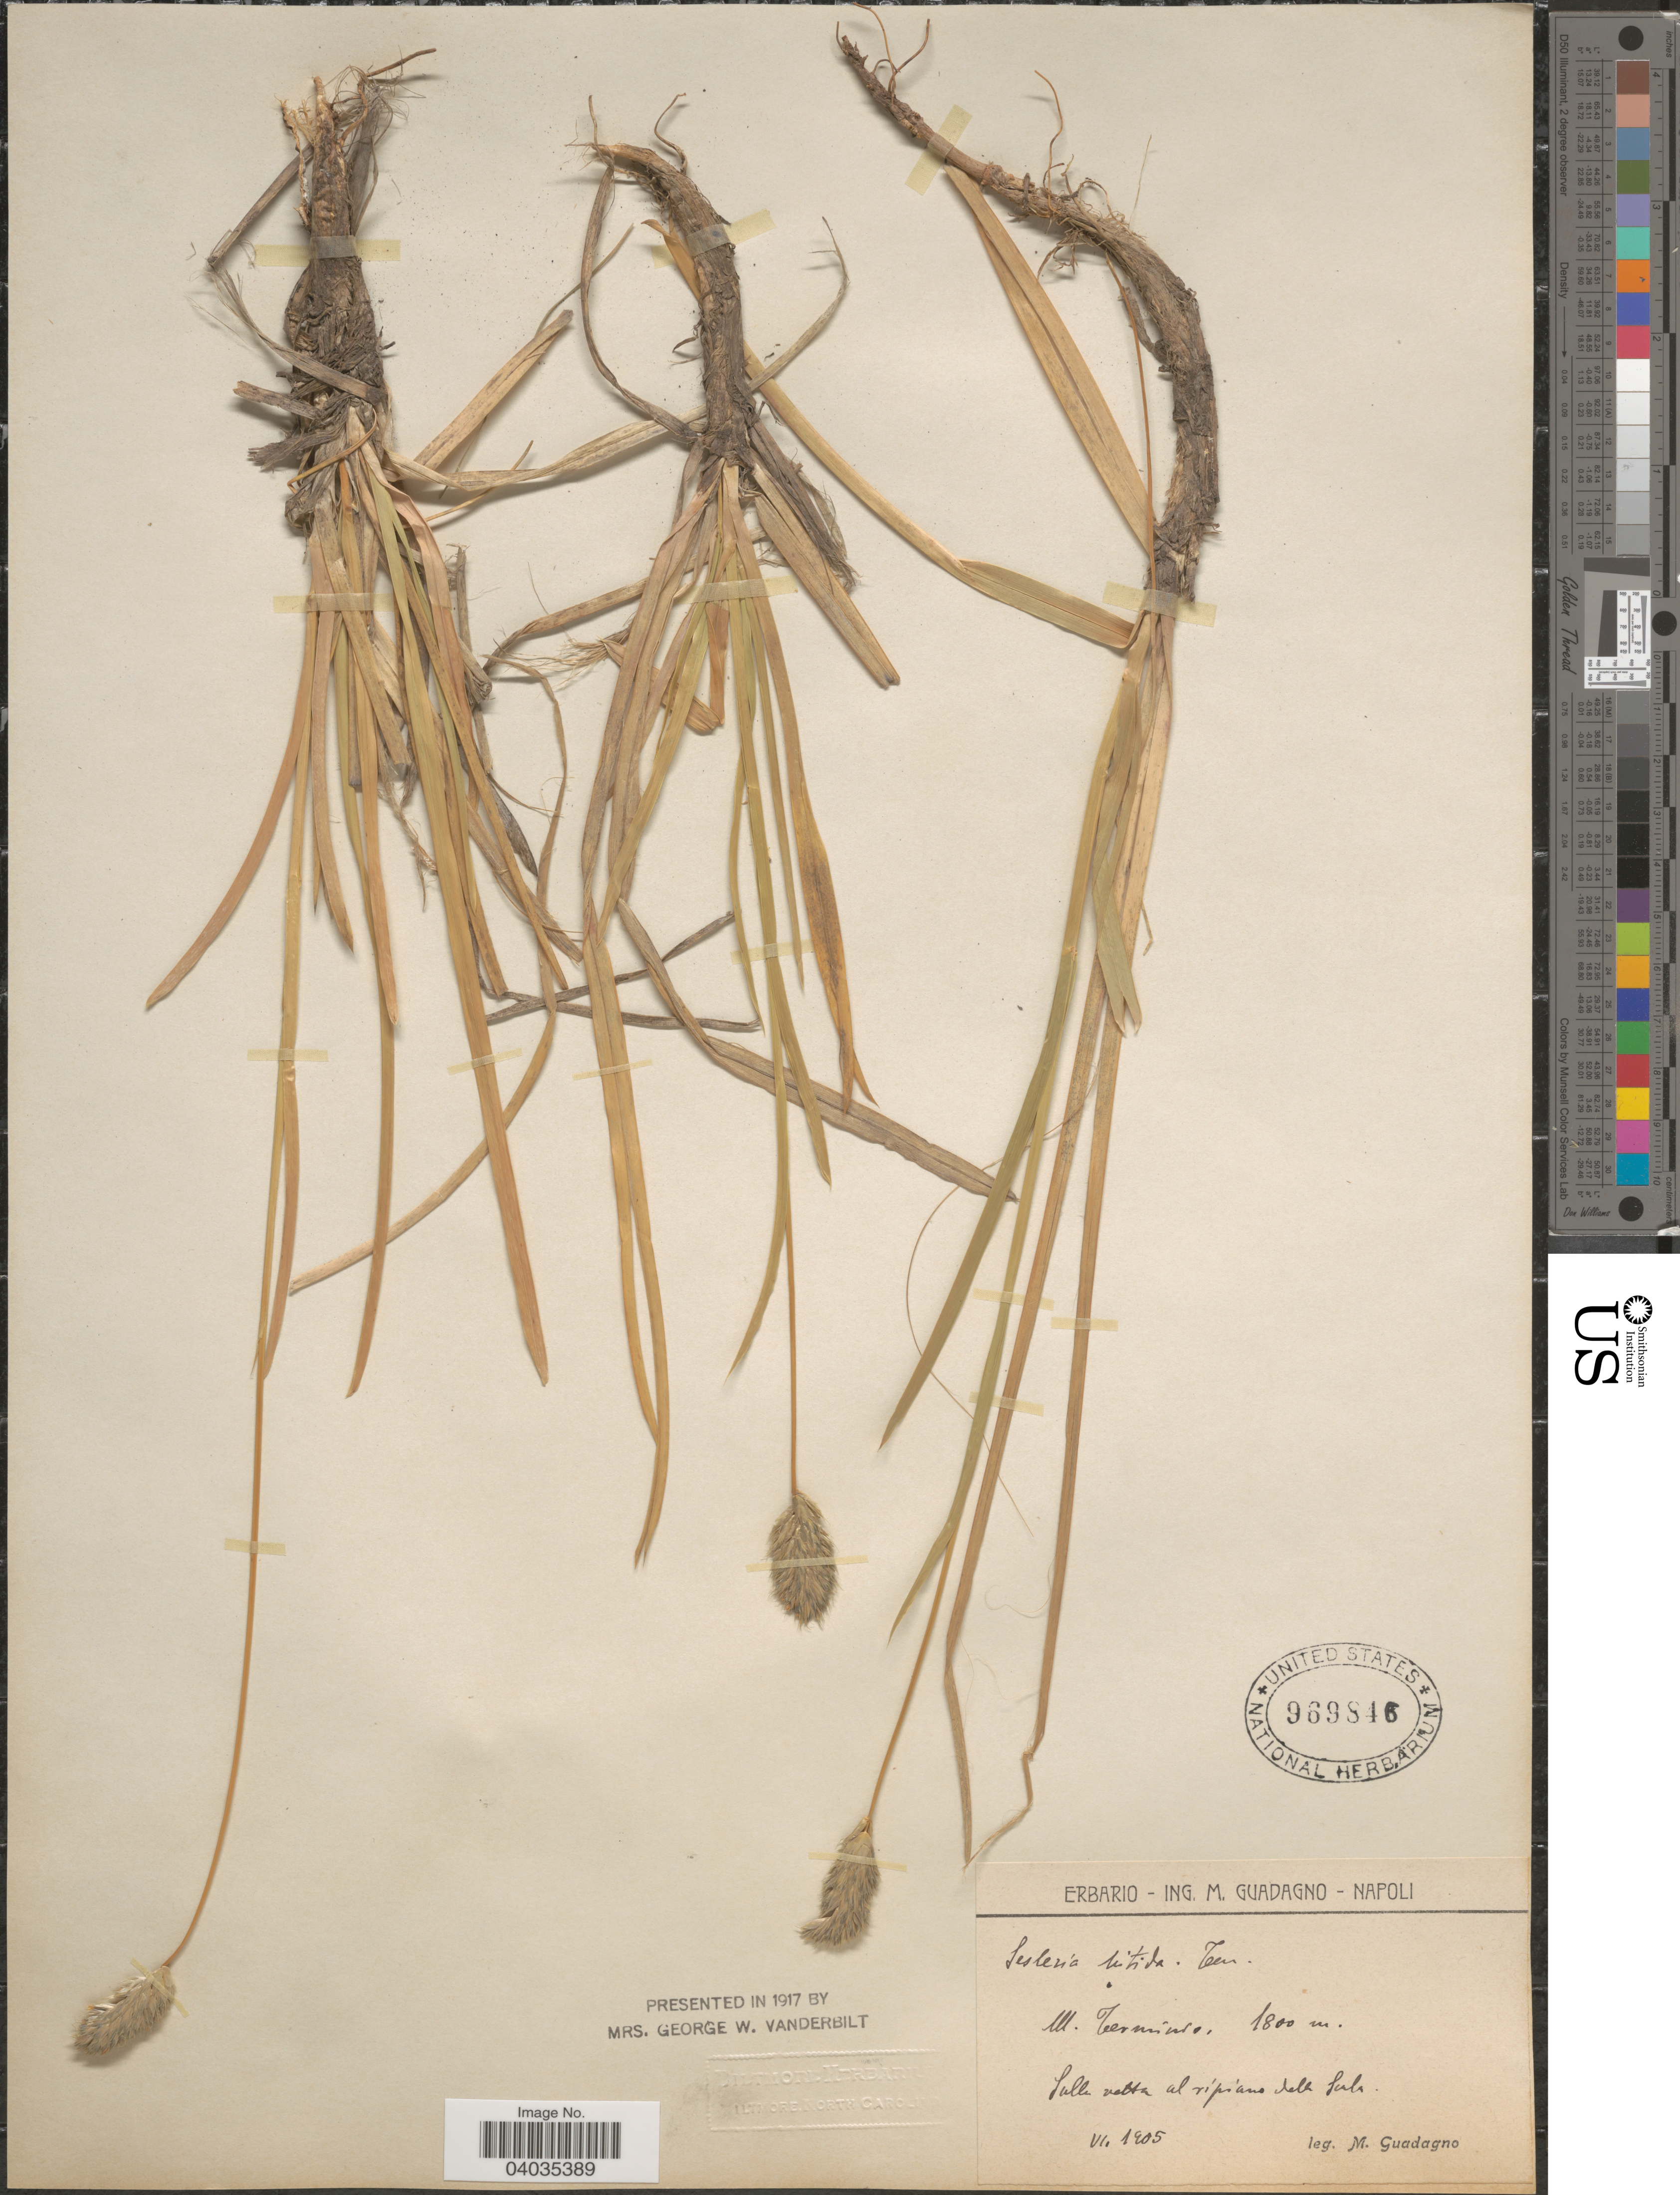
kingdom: Plantae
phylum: Tracheophyta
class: Liliopsida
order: Poales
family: Poaceae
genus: Sesleria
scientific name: Sesleria nitida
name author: Ten.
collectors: M. Guadagno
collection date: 1905-06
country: Italy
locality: M. Terminio. Valle vetta al ripiano della fila.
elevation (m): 1800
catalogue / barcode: US 969846